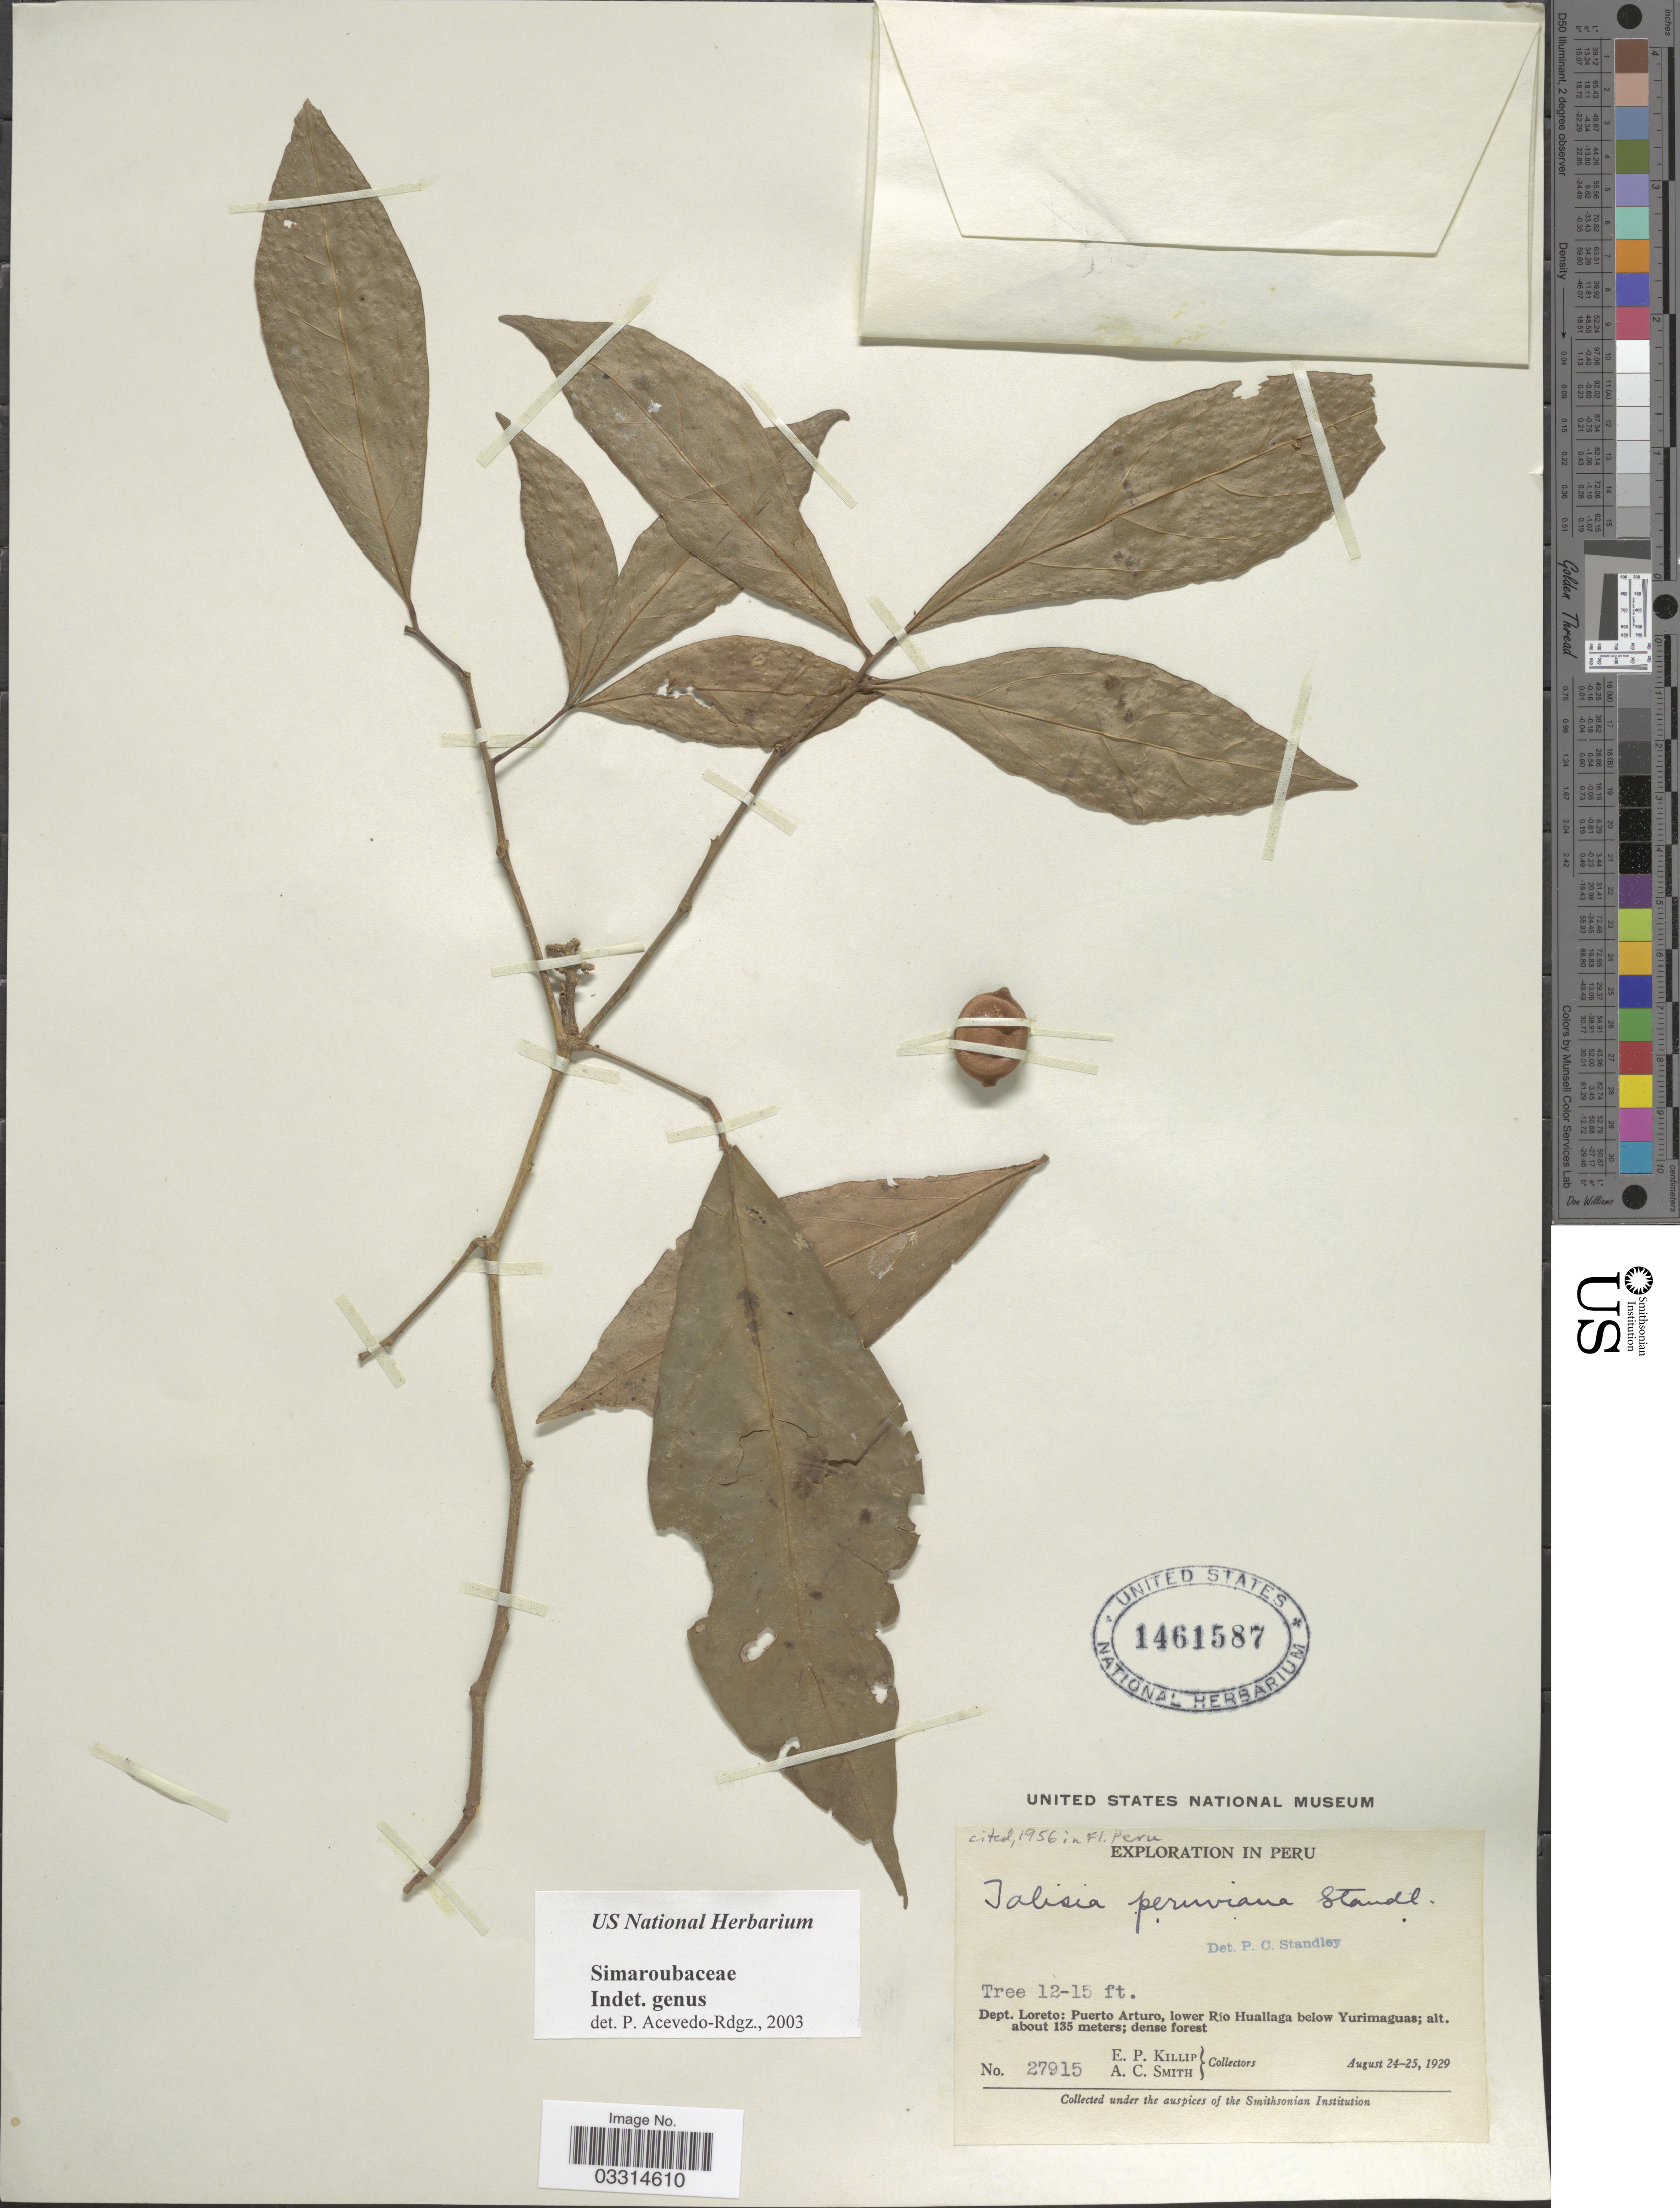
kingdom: Plantae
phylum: Tracheophyta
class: Magnoliopsida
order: Picramniales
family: Picramniaceae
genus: Nothotalisia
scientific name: Nothotalisia peruviana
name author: (Standl.) W.W. Thomas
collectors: E. P. Killip & A. C. Smith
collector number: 27915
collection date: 1929-08-24/1929-08-25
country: Peru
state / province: Loreto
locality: Dept. Loreto: Puerto Arturo, lower Río Huallaga below Yurimaguas.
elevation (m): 135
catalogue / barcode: US 1461587